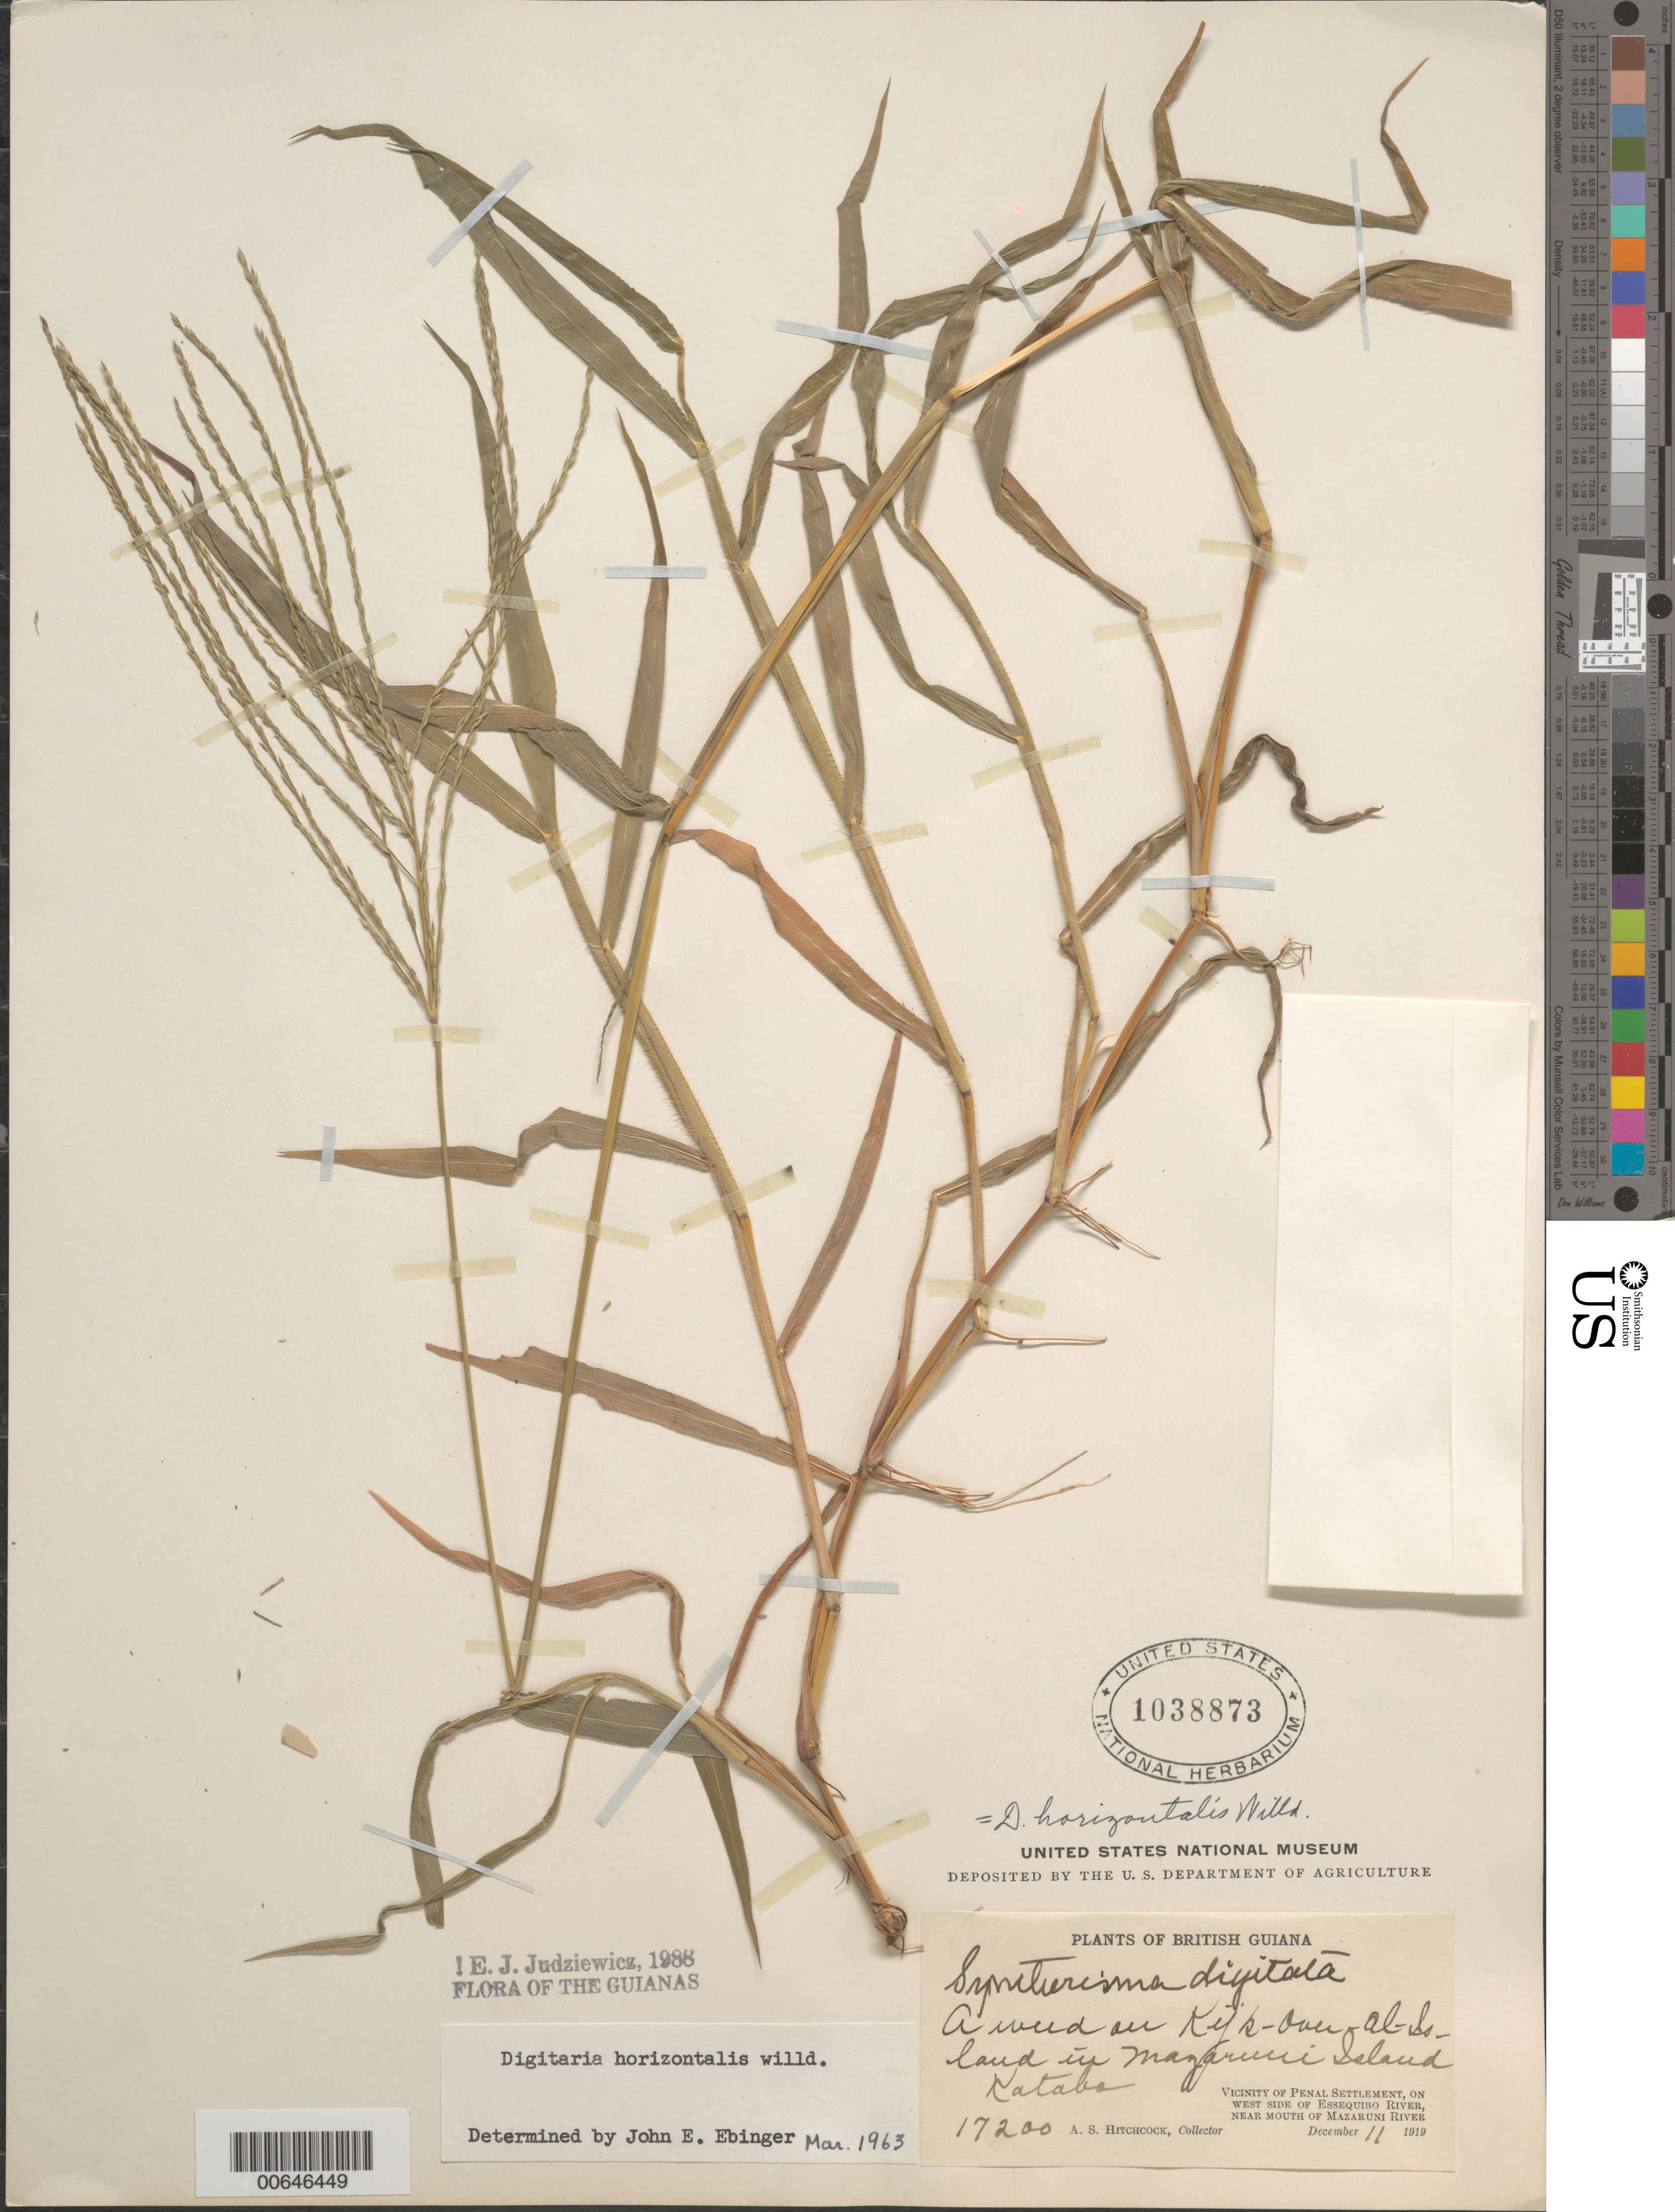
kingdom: Plantae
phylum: Tracheophyta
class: Liliopsida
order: Poales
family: Poaceae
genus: Digitaria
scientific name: Digitaria horizontalis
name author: Willd.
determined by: Judziewicz, E. J.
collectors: A. S. Hitchcock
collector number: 17200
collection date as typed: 11-Dec-19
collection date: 1919-12-11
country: Guyana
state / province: Cuyuni-Mazaruni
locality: Penal Settlement, vic., W side of Essequibo River, near mouth of Mazaruni R., 3 mi SW of Bartica, Hill's Estate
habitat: A weed on Kijk-over-al-Island in Mazaruni Island; Katabo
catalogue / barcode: US 1038873